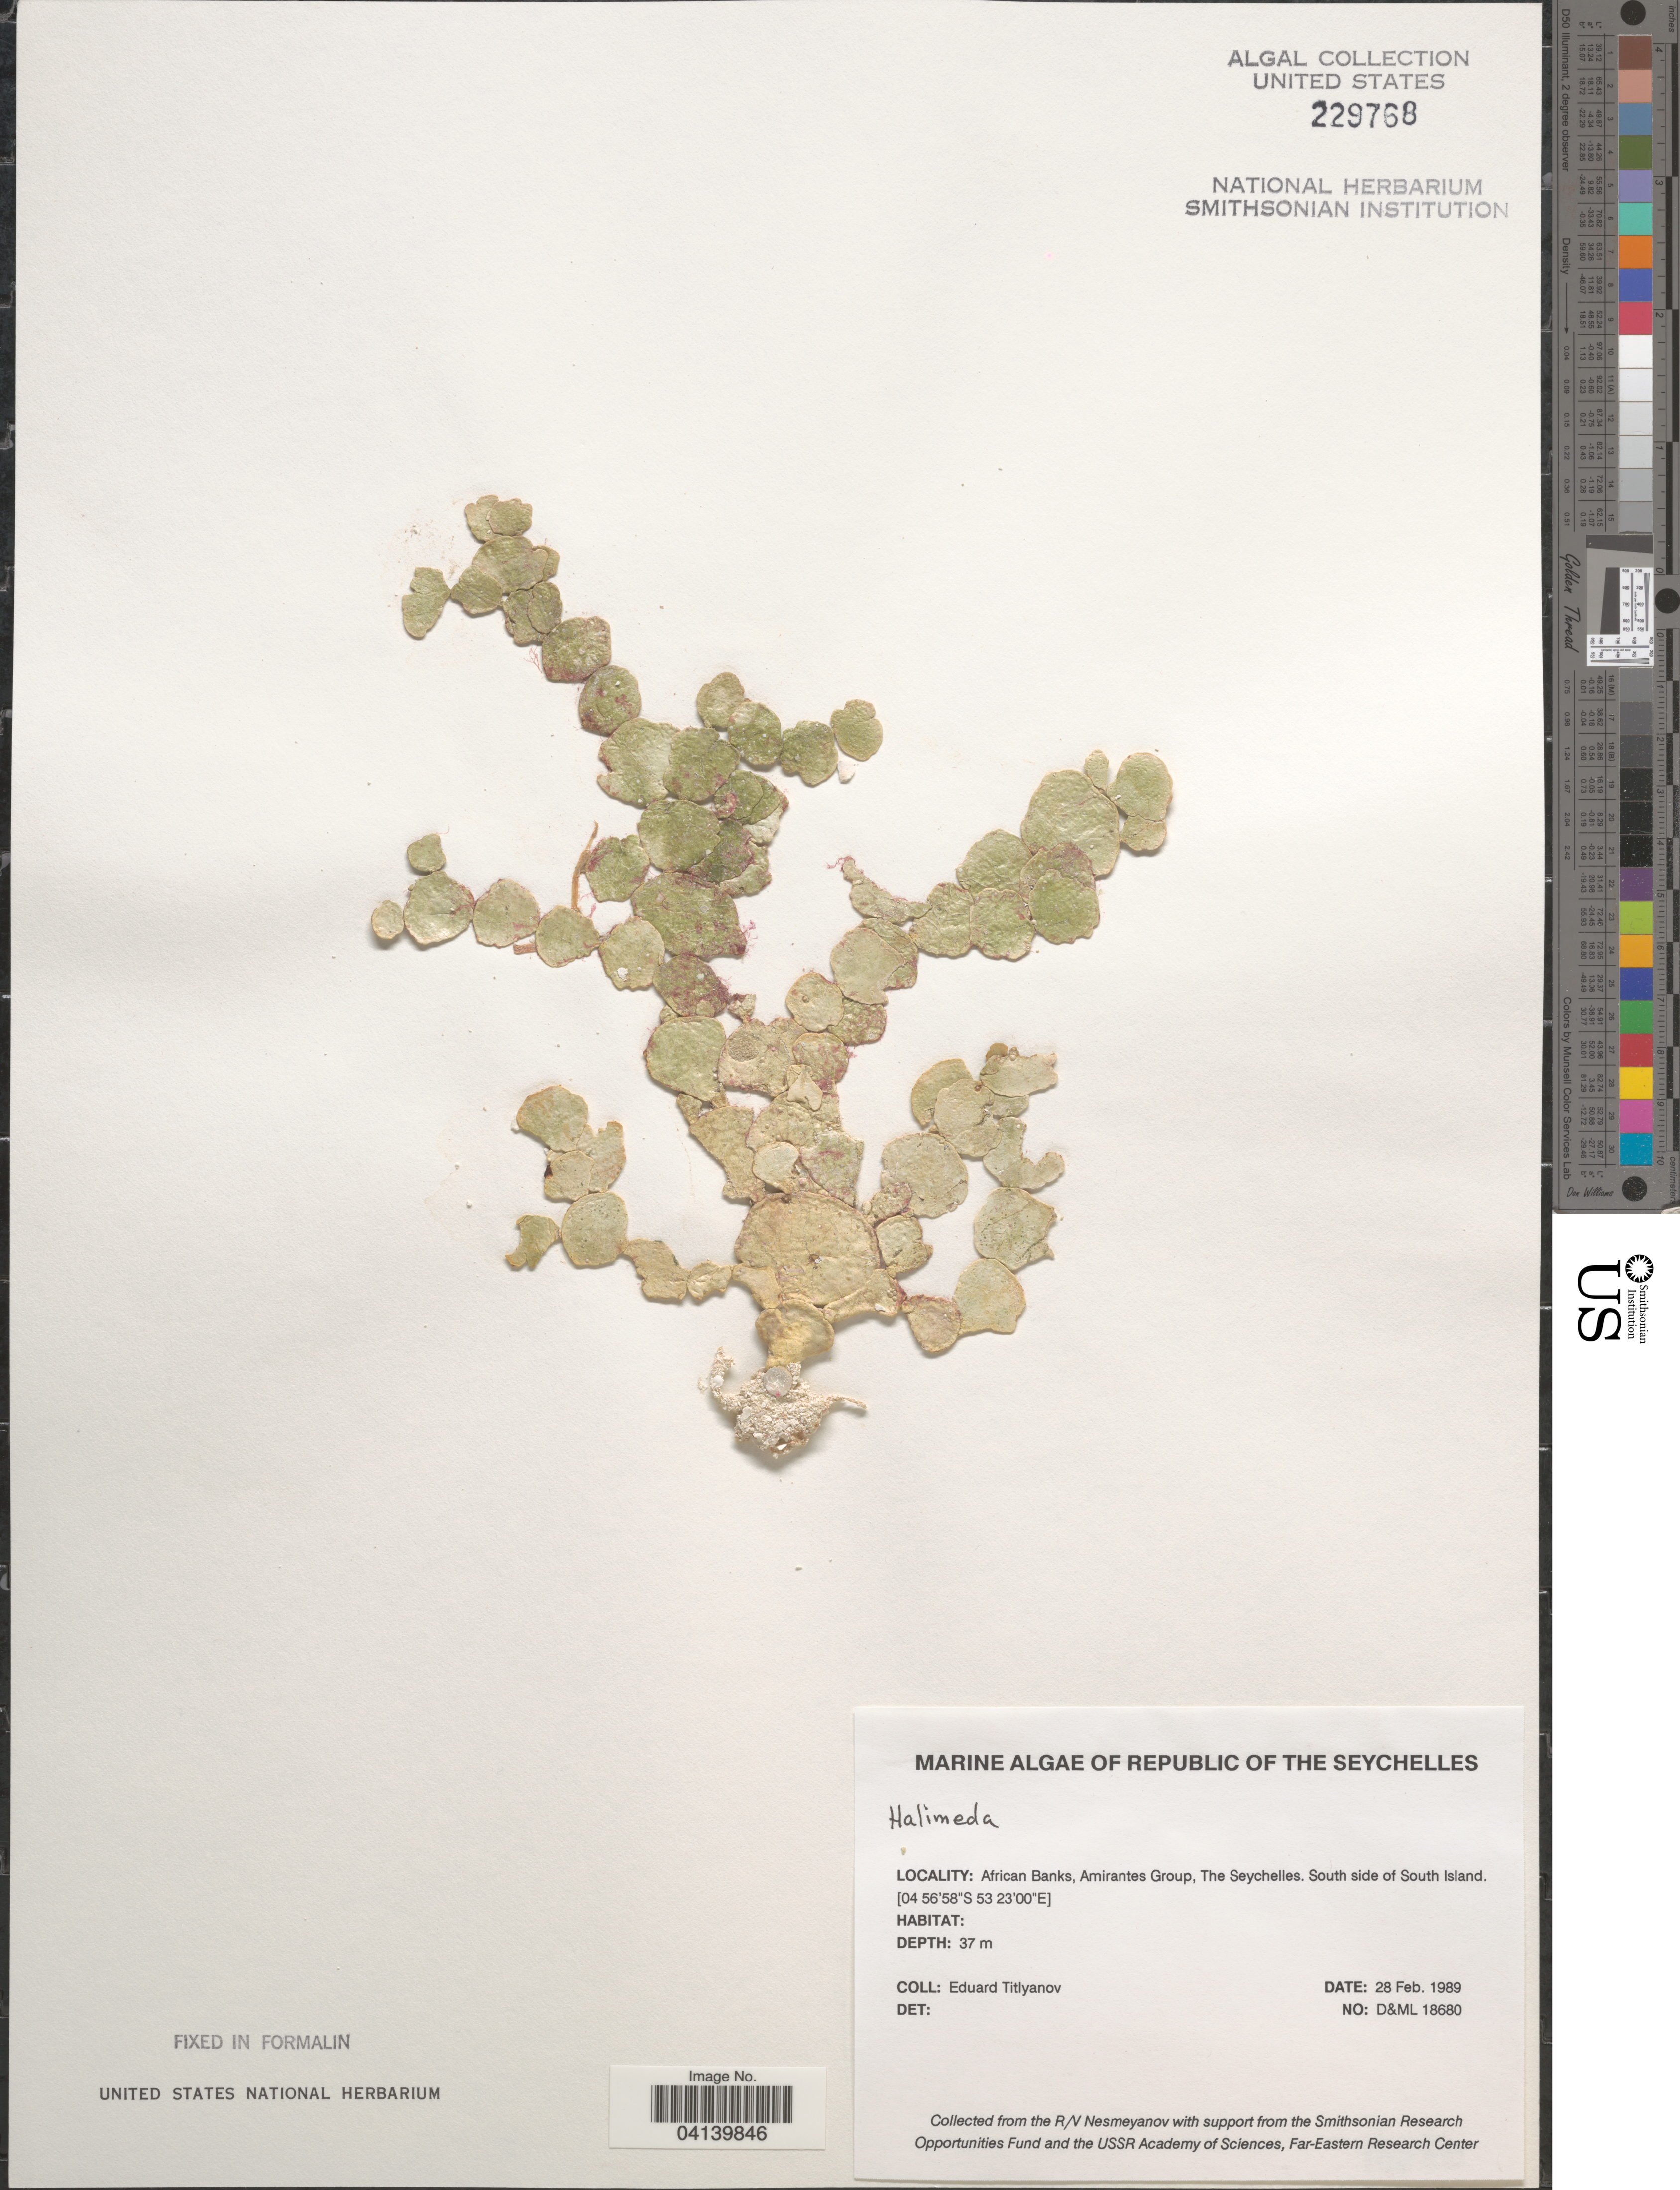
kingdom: Plantae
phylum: Chlorophyta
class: Ulvophyceae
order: Bryopsidales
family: Halimedaceae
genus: Halimeda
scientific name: Halimeda sp.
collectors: E. Titlyanov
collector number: D&ML 18680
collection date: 1989-02-28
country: Seychelles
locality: African Banks, Amirantes Group, The Seychelles, South side of South Island.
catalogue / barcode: US 229768